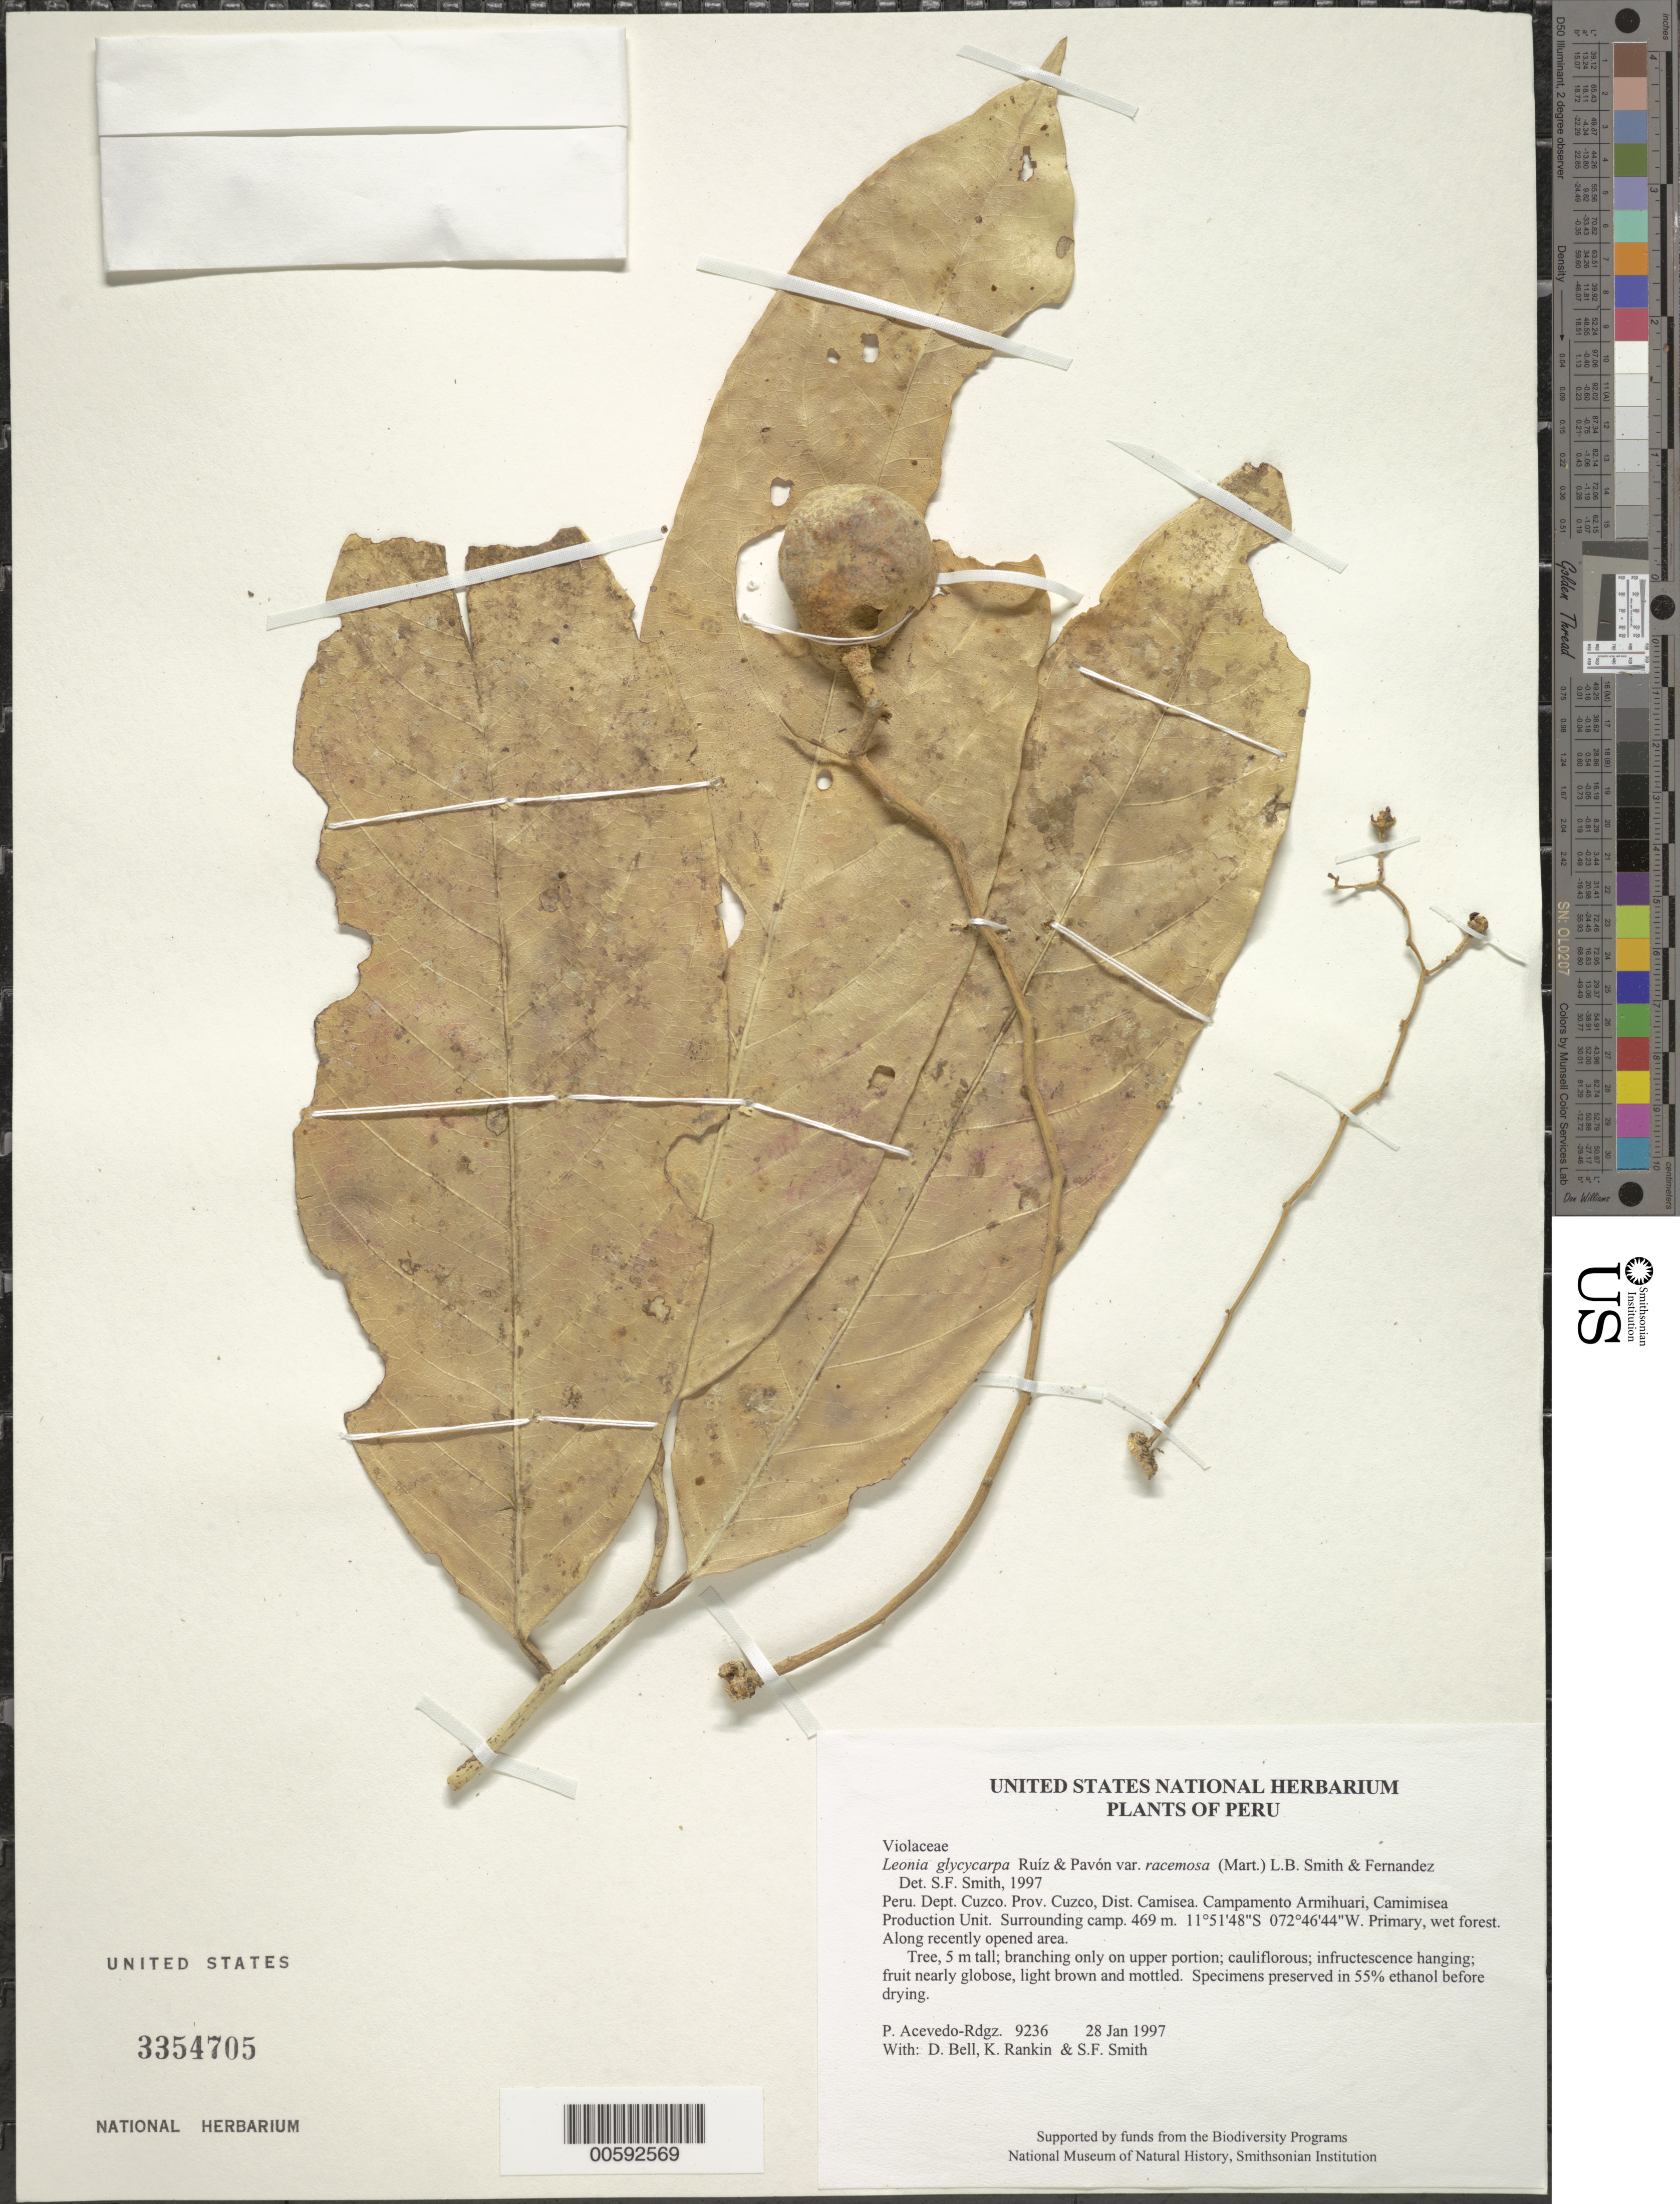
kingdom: Plantae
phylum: Tracheophyta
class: Magnoliopsida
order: Malpighiales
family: Violaceae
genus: Leonia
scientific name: Leonia glycycarpa var. racemosa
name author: (Mart.) L.B. Sm. & A. Fernández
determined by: Smith, Stephen F., (US), NMNH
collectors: P. Acevedo-Rodr., D. A. Bell, K. B. Rankin & S.F. Smith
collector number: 9236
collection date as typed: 28 Jan 1997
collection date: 1997-01-28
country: Peru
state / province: Cusco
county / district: Cusco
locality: Districto Camisea, Campamento Armihuari, Camimisea Production Unit. Surrounding camp.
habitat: Primary, wet forest. Along recently opened area.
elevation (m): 469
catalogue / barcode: US 3354705